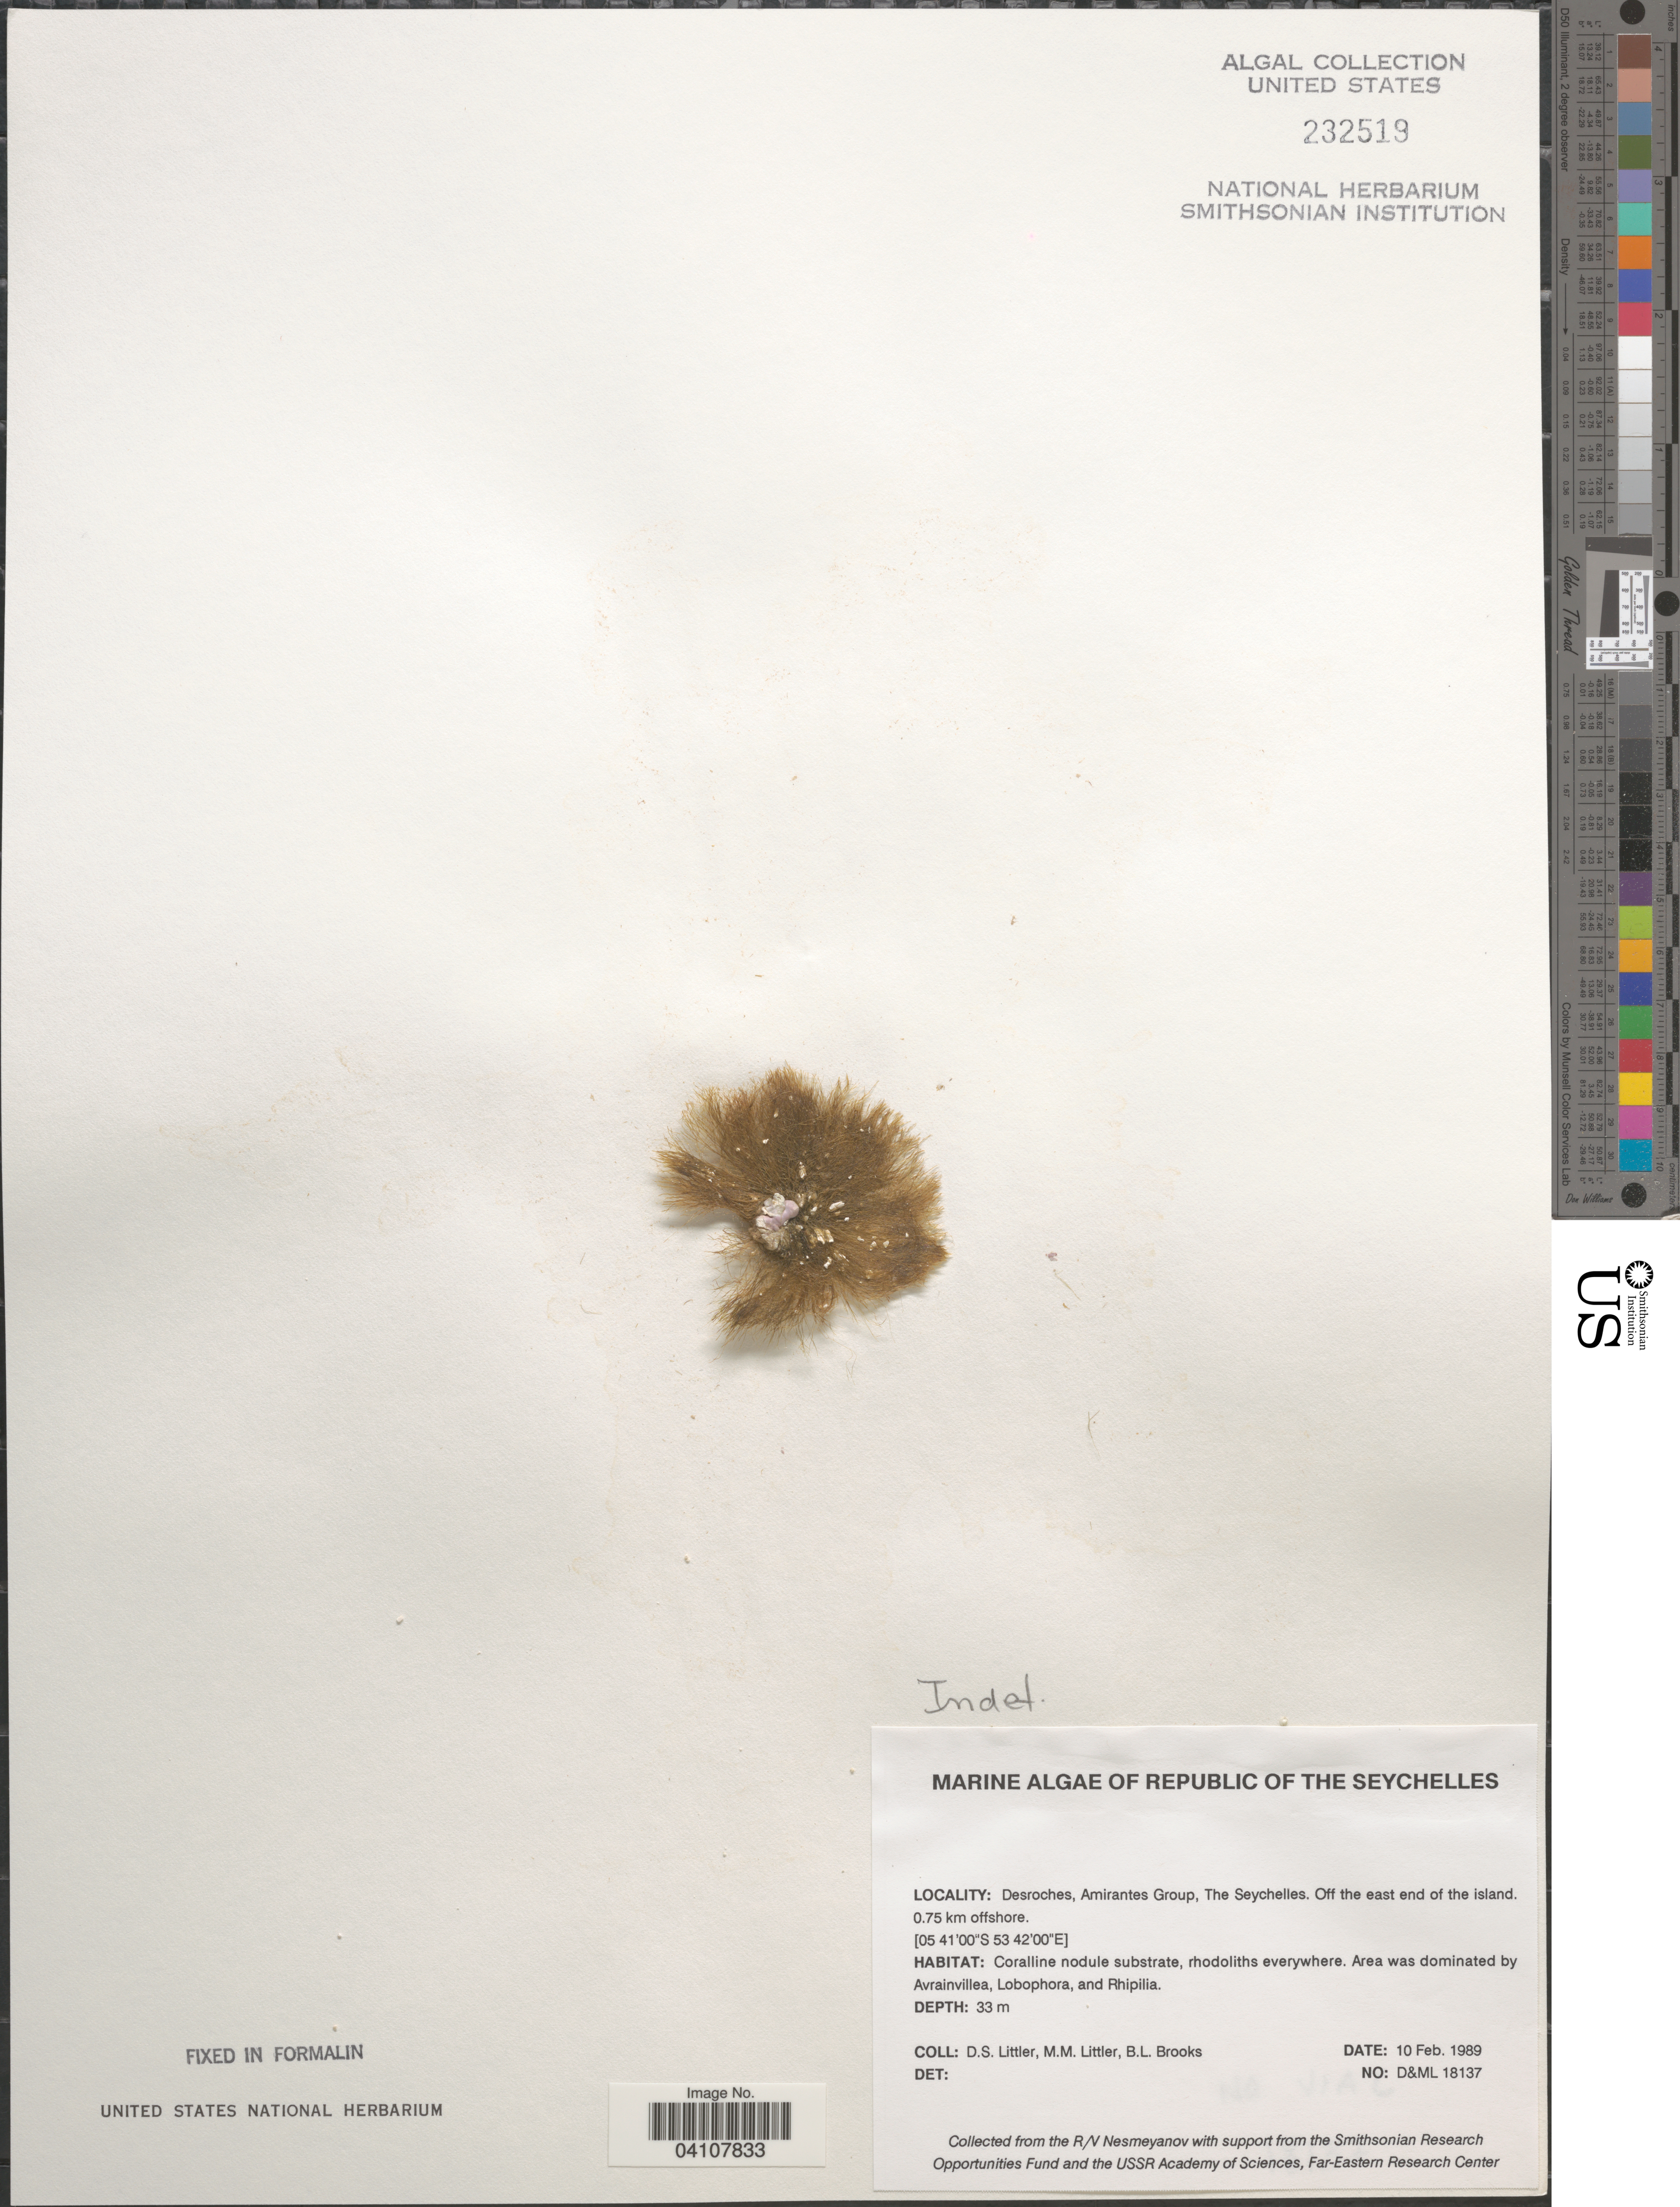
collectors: D. S. Littler & B. Brooks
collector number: D&ML18137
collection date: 1989-02-10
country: Seychelles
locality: Republic of the Seychelles. Desroches, Amirantes Group. Off the east end of the island. 0.75 km offshore.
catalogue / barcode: US 232519